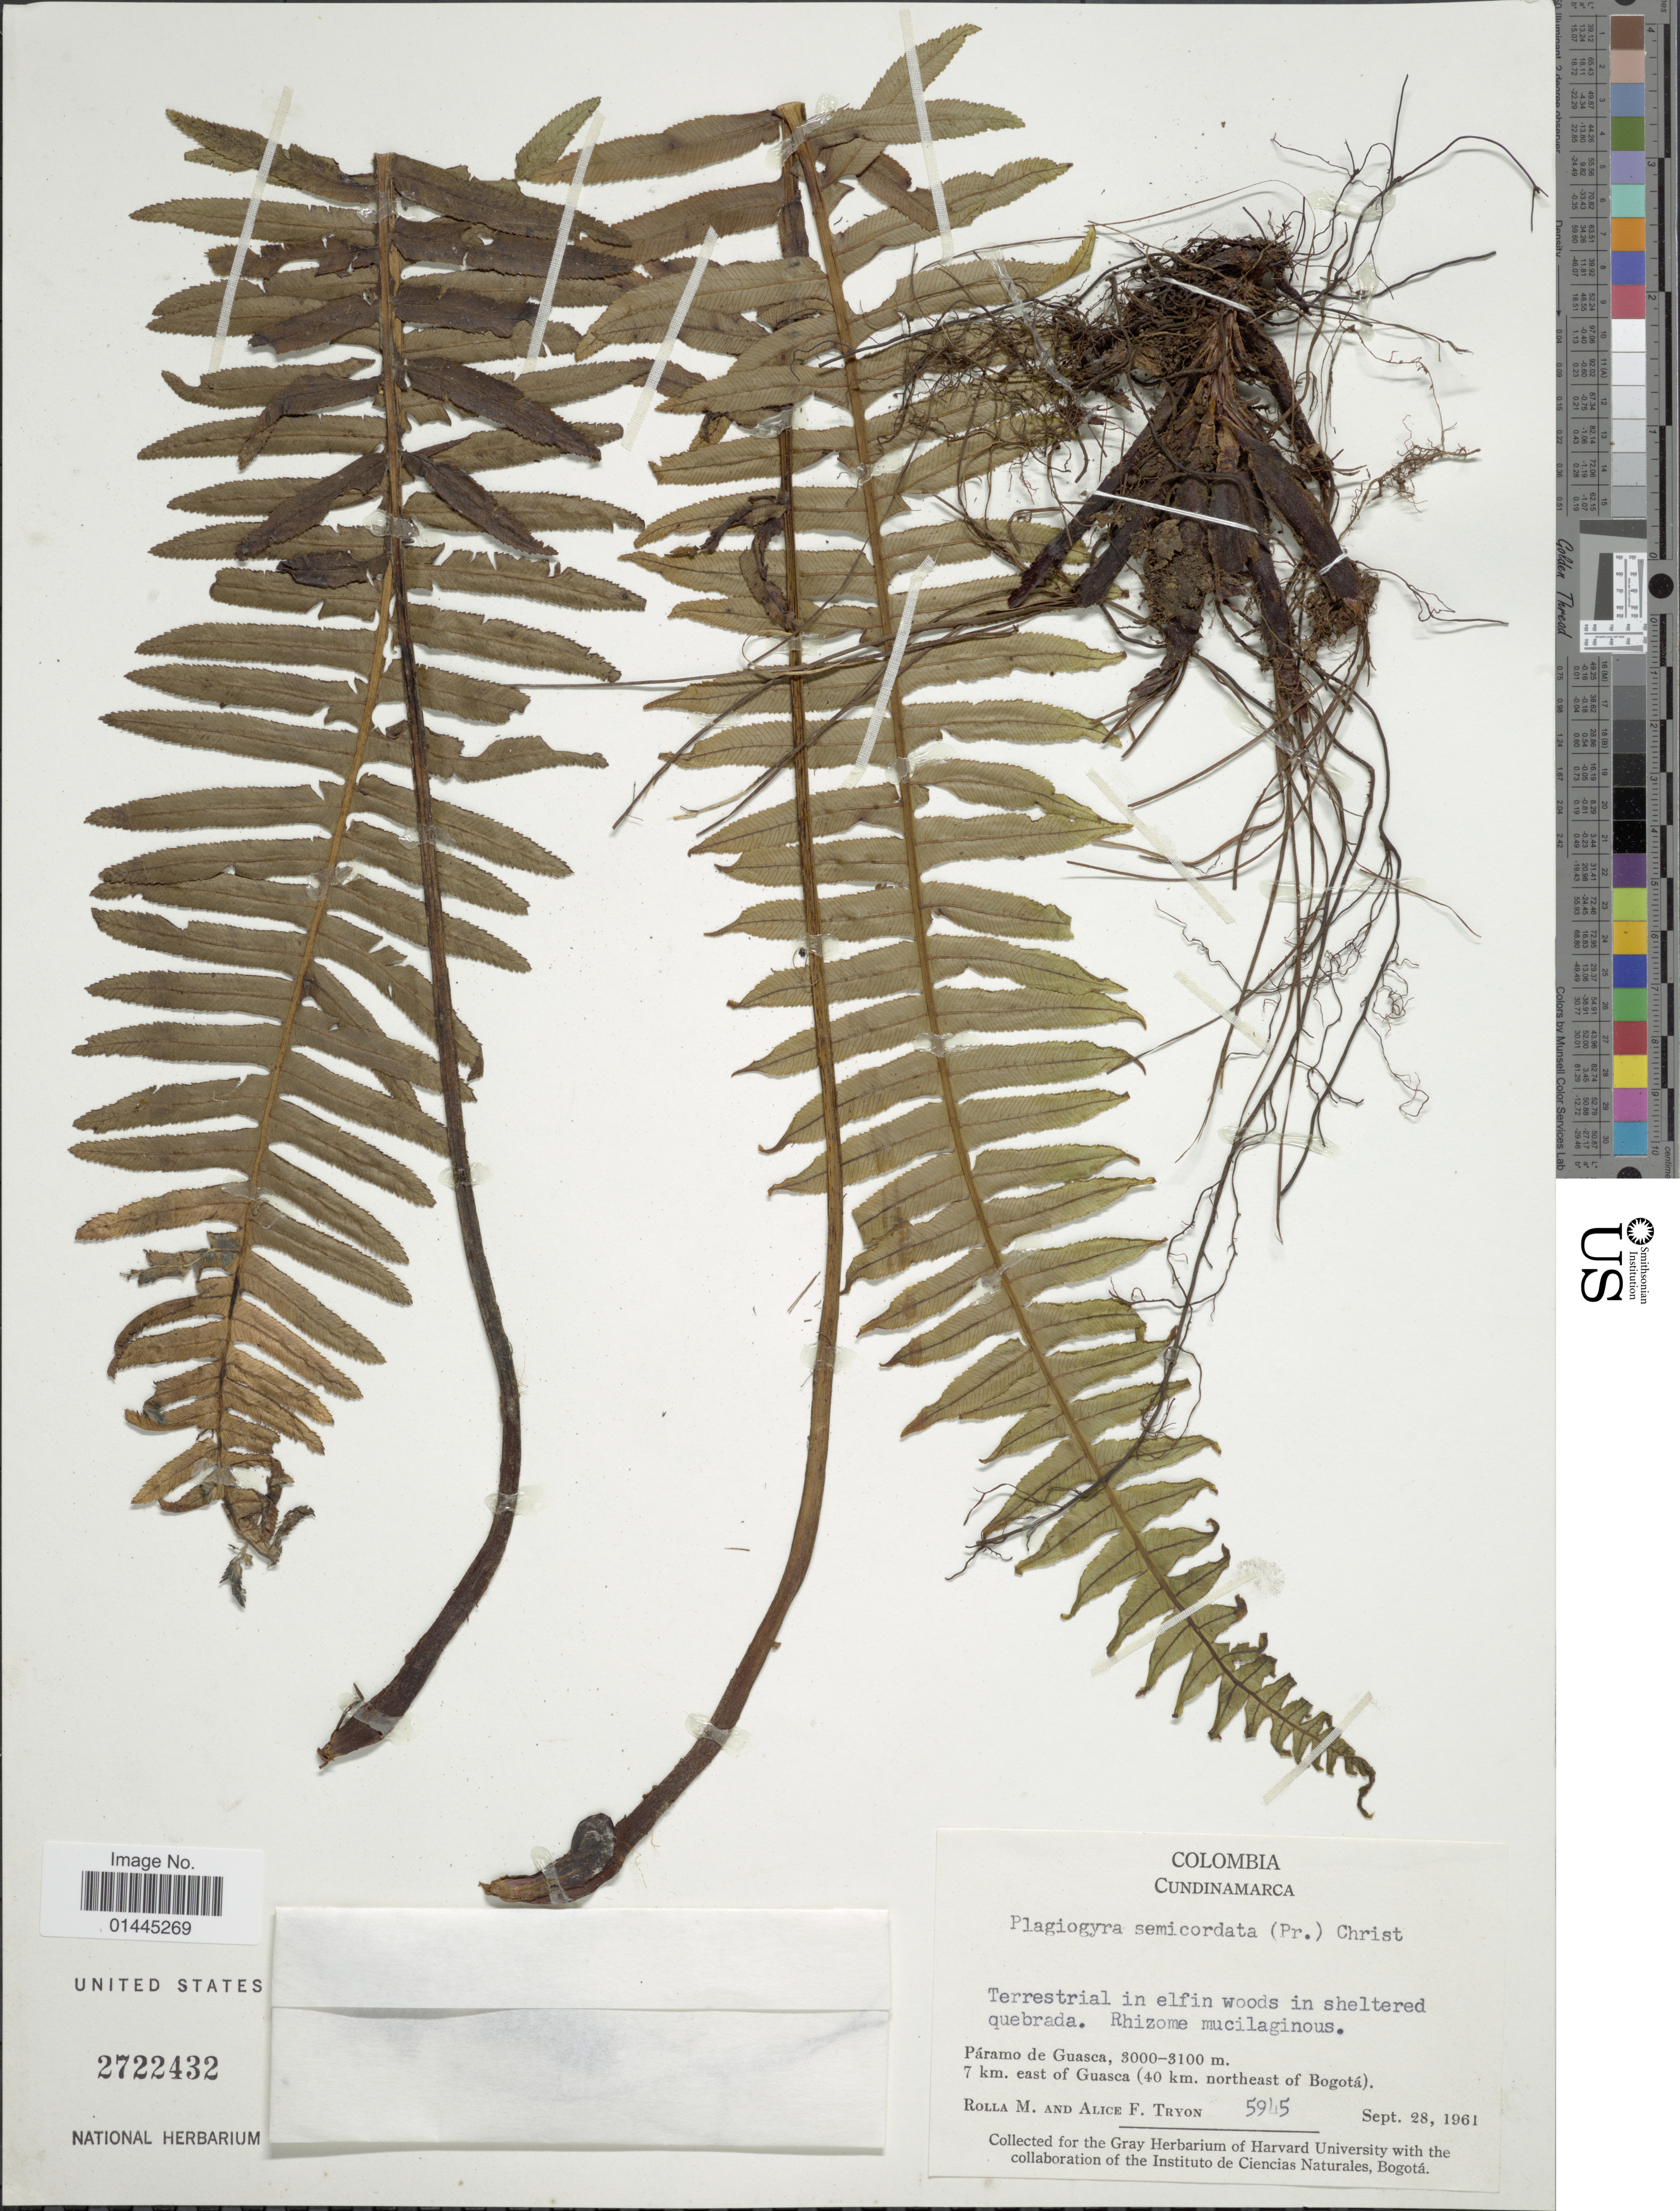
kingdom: Plantae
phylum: Tracheophyta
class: Polypodiopsida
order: Cyatheales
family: Plagiogyriaceae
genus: Plagiogyria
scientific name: Plagiogyria semicordata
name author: (C. Presl) Christ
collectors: R. M. Tryon & A. F. Tryon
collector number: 5945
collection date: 1961-09-28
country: Colombia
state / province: Cundinamarca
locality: Paramo de Guasca, 7 km. east of Guasca (40 km. northeast of Bogota).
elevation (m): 3000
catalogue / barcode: US 2722432